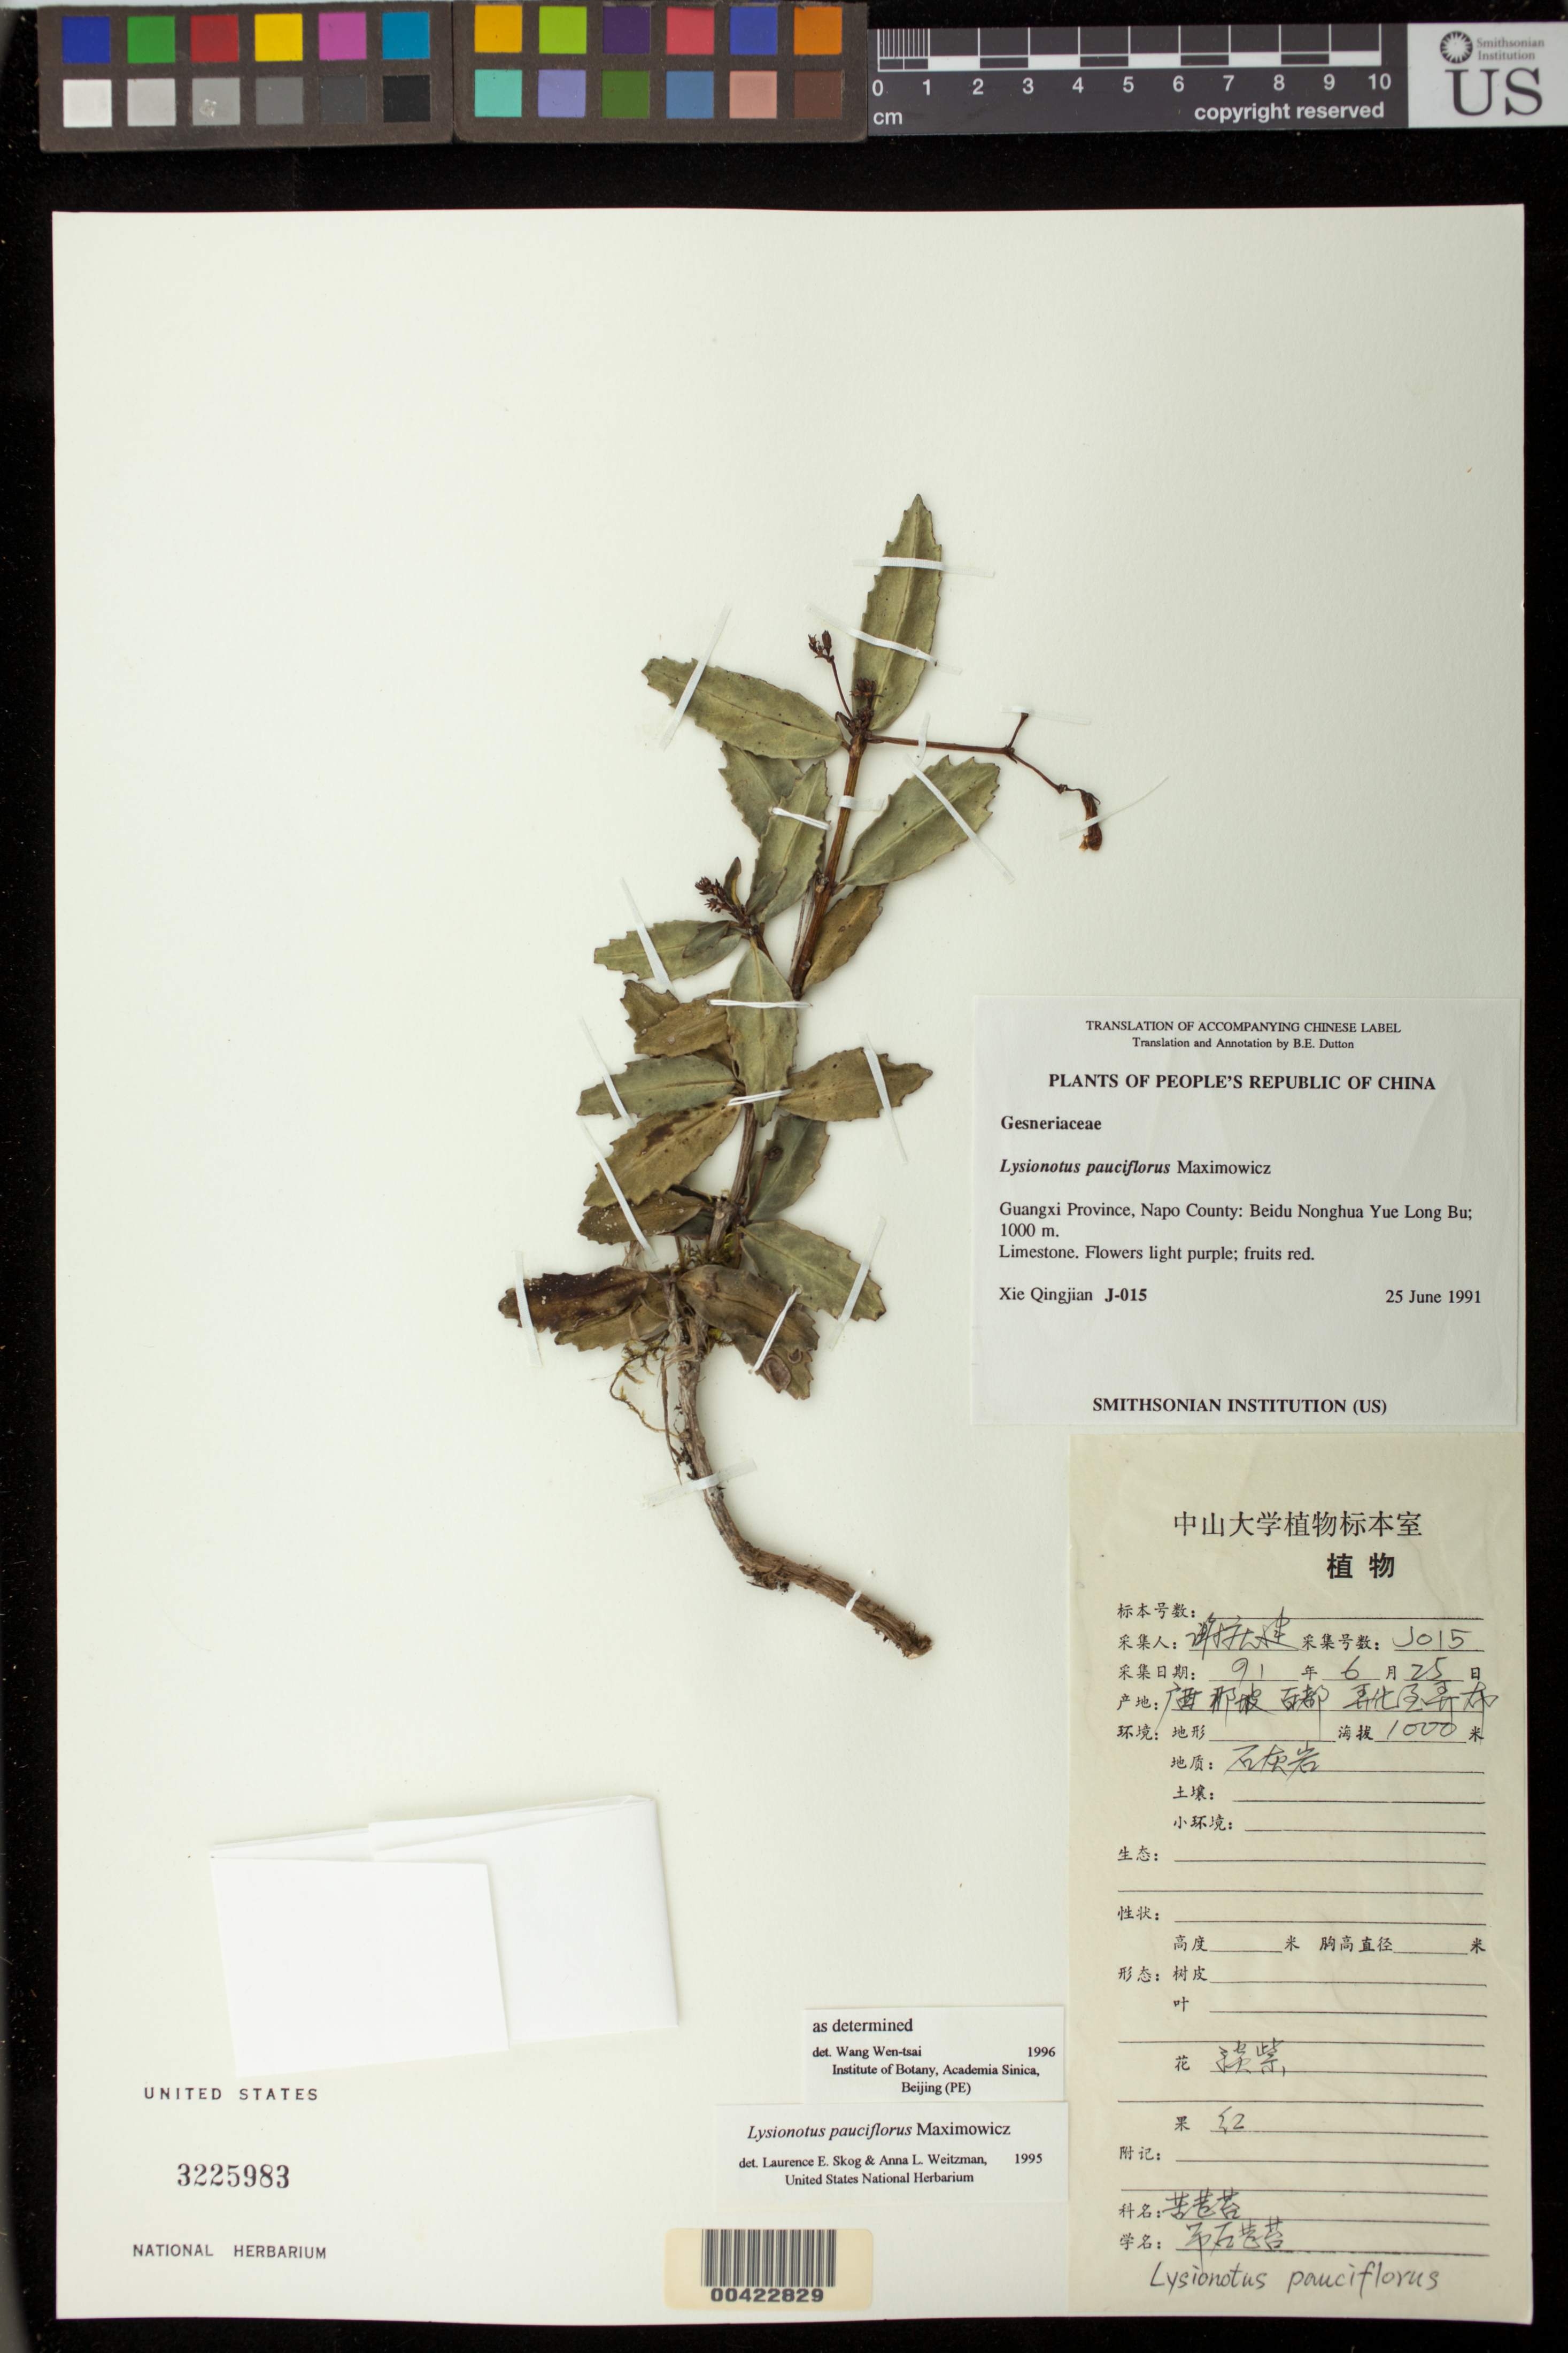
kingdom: Plantae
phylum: Tracheophyta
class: Magnoliopsida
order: Lamiales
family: Gesneriaceae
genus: Lysionotus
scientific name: Lysionotus pauciflorus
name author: Maxim.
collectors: Q. Xie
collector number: J-015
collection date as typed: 25 Jun 1991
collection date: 1991-06-25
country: China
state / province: Guangxi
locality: Napo co., Beidu nonghua yue long bu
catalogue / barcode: US 3225983